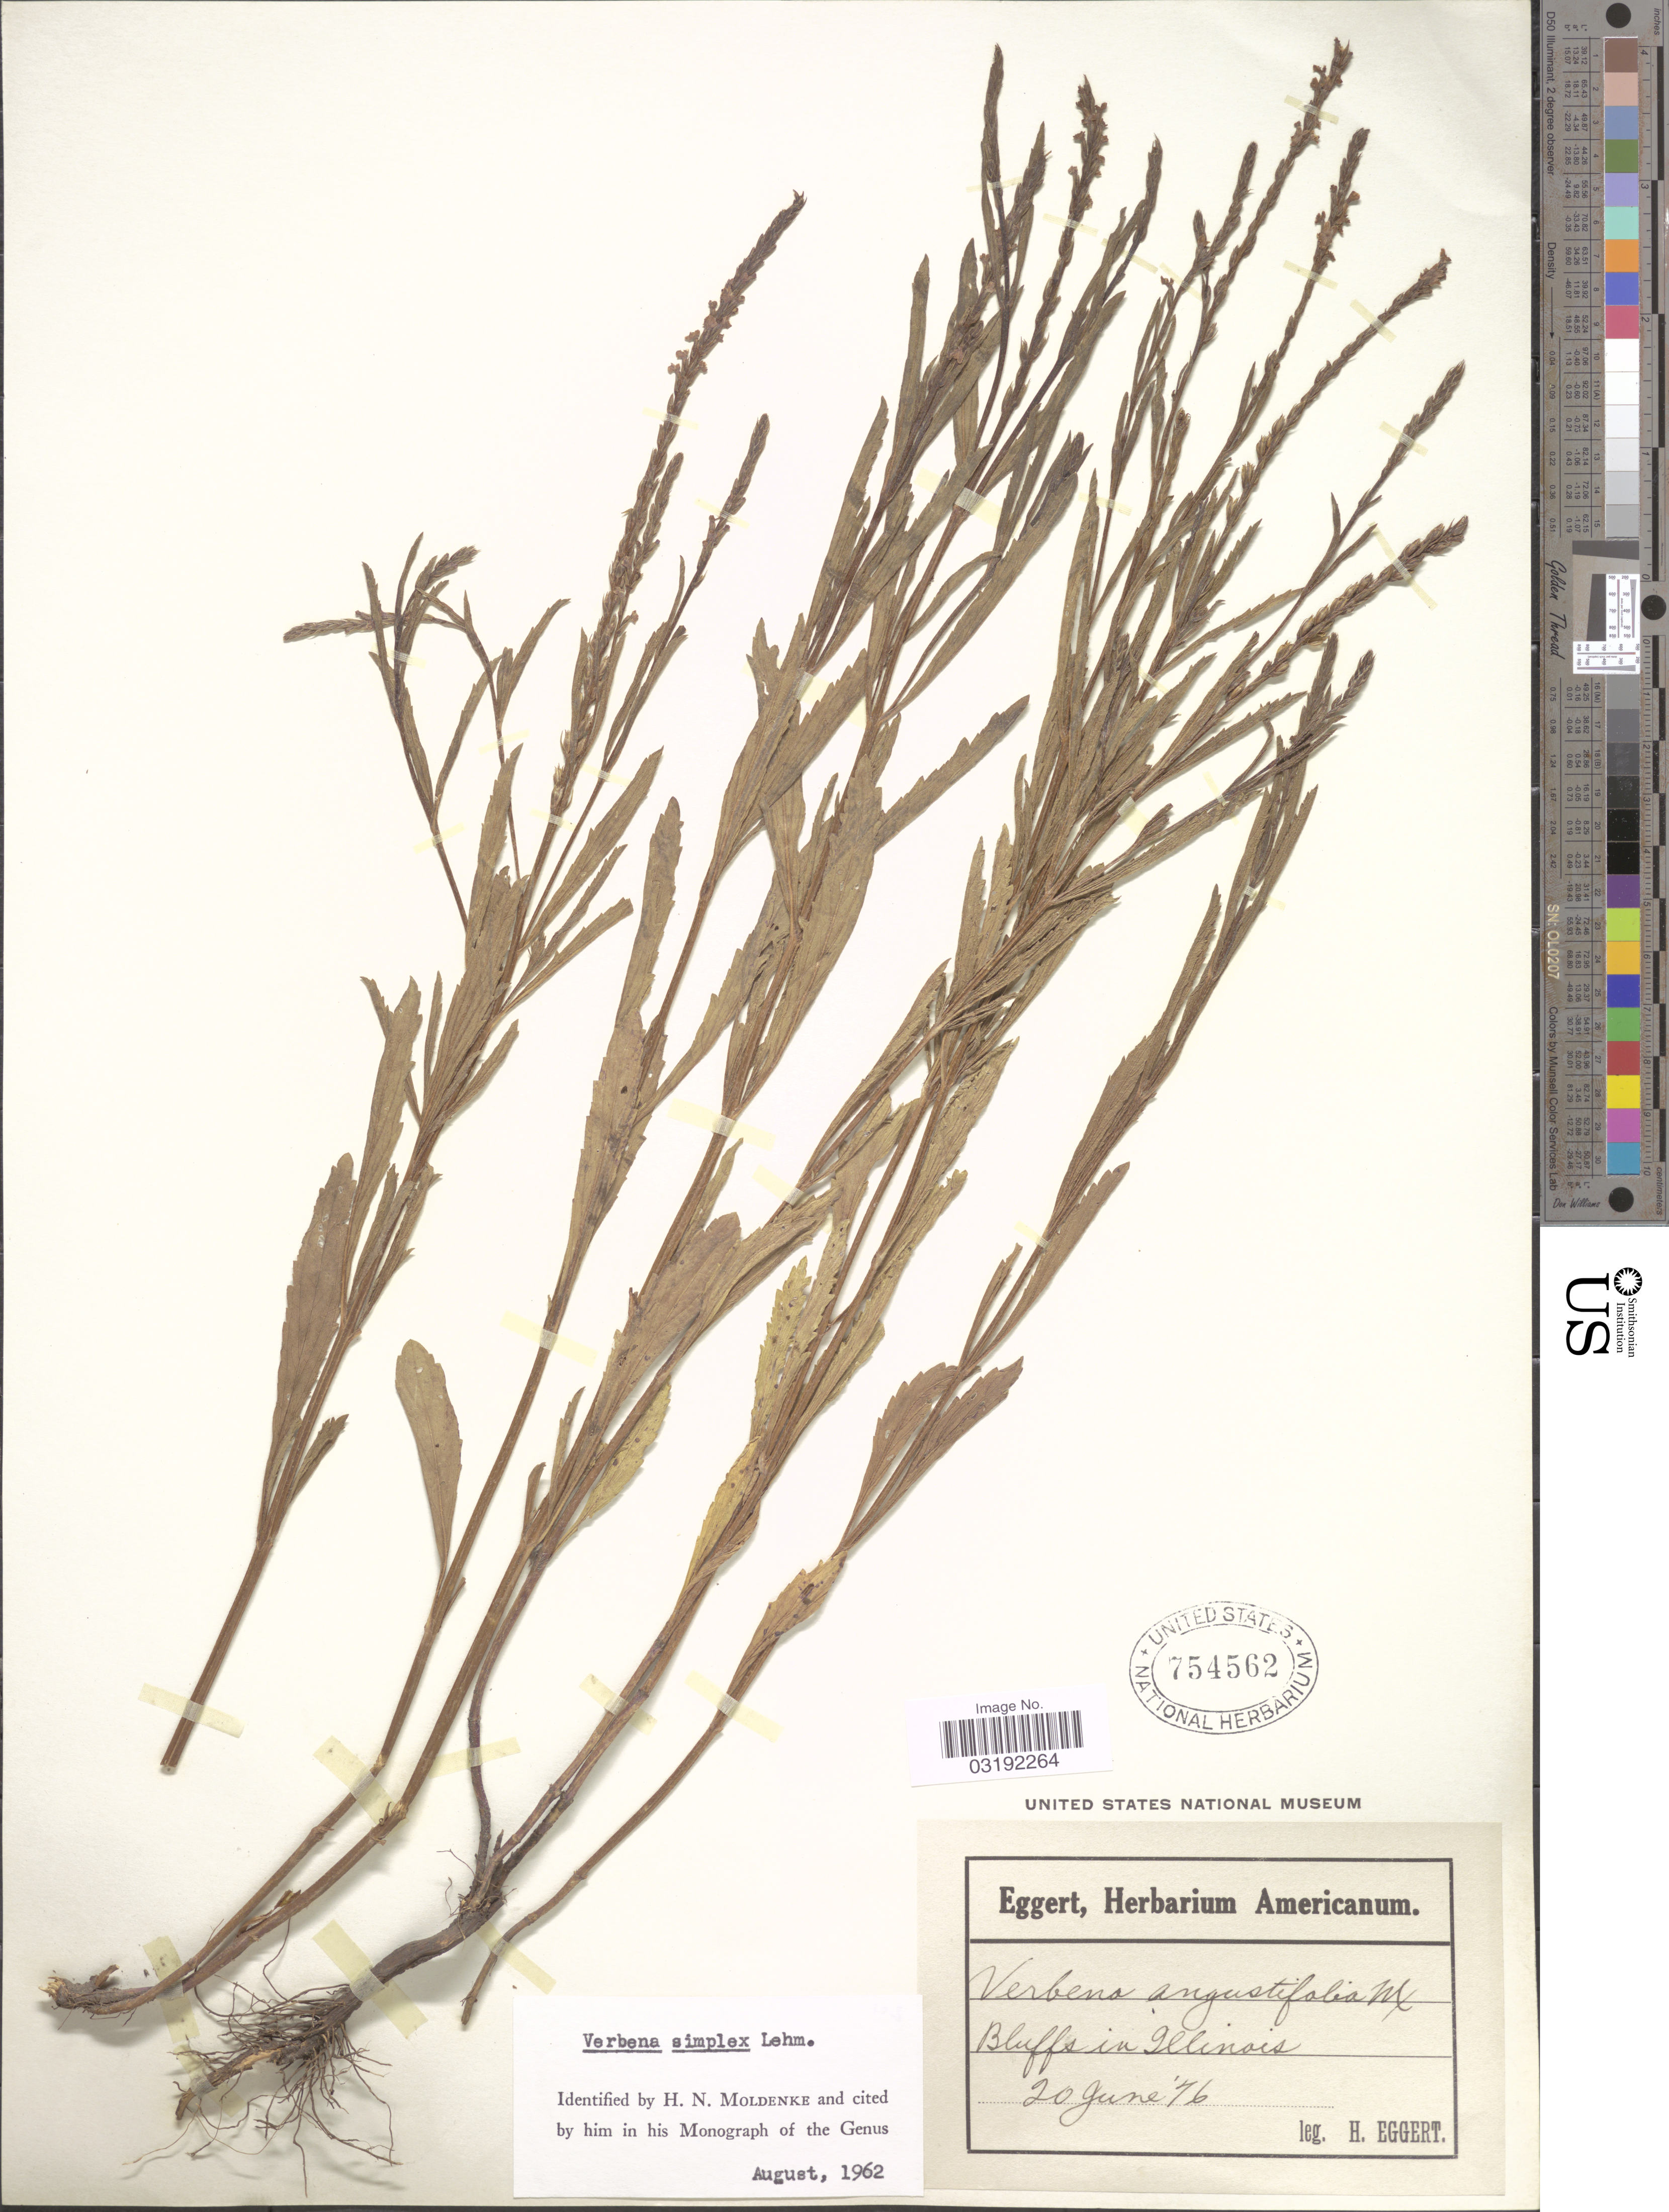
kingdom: Plantae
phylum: Tracheophyta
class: Magnoliopsida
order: Lamiales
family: Verbenaceae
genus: Verbena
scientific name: Verbena simplex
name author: F. Lehm.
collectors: H. Eggert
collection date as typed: Transcribed d/m/y: 20/6/76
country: United States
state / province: Illinois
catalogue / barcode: US 754562